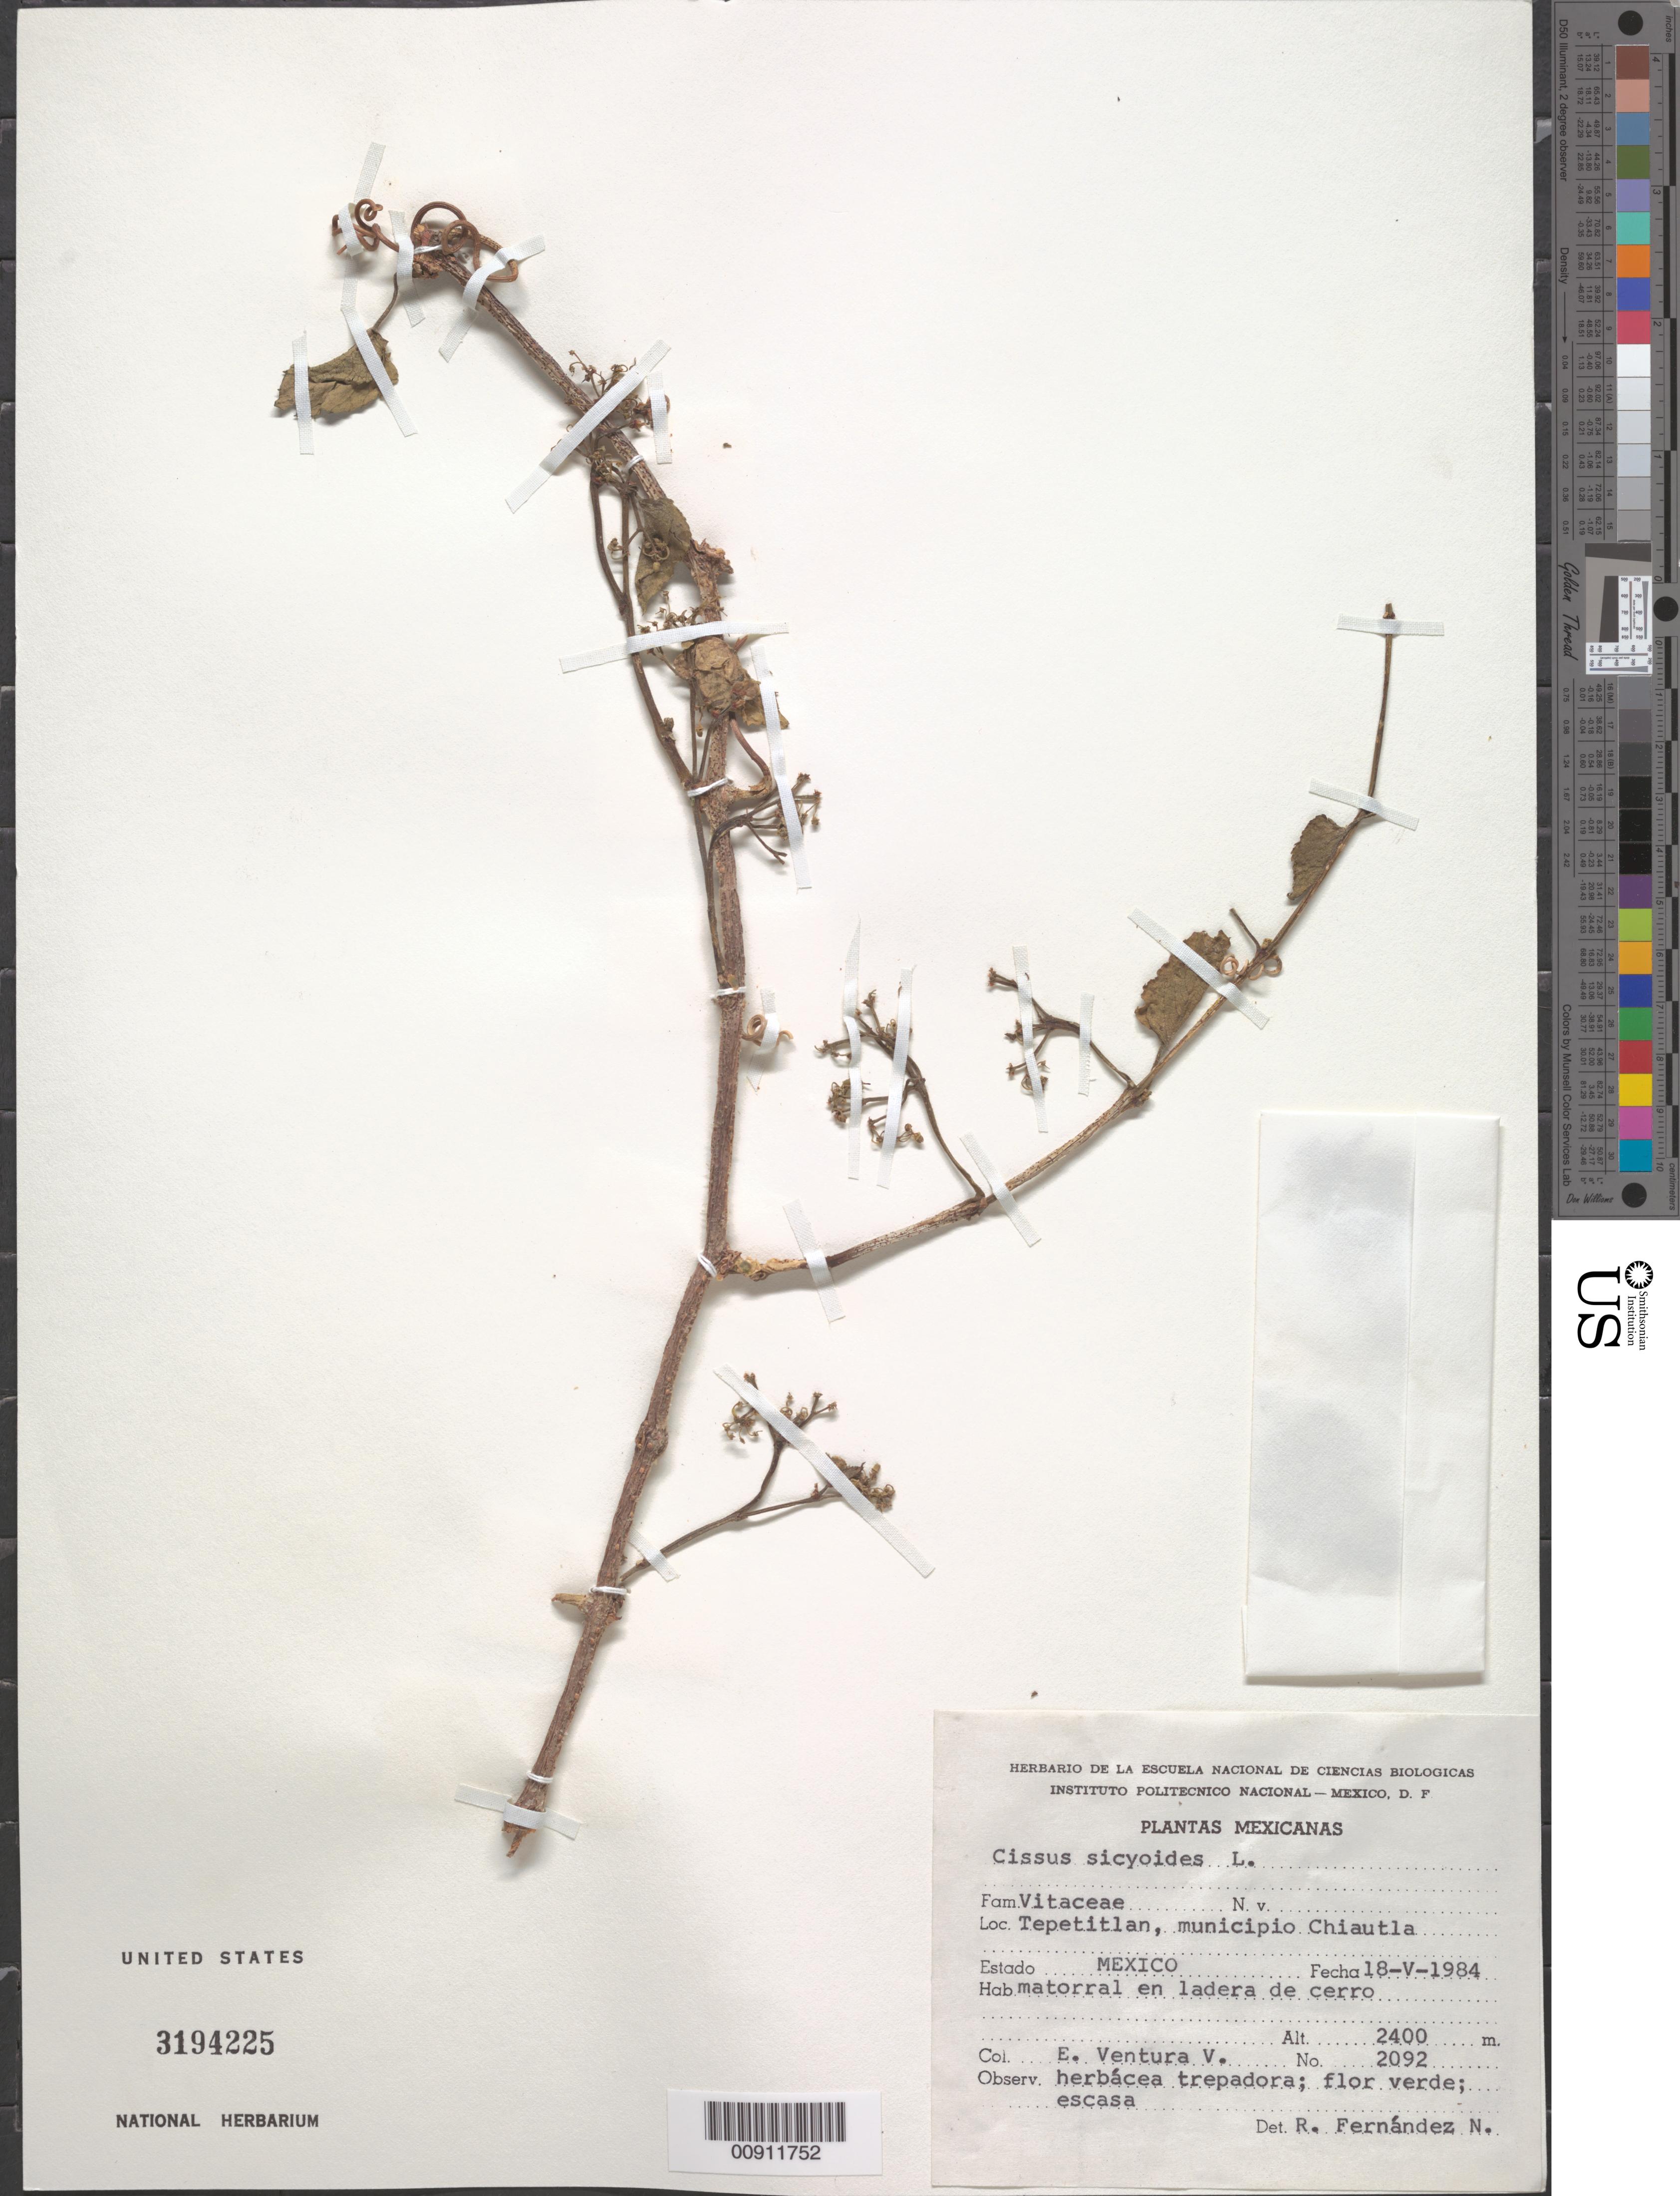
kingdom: Plantae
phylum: Tracheophyta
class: Magnoliopsida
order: Vitales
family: Vitaceae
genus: Cissus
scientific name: Cissus verticillata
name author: (L.) Nicolson & C.E. Jarvis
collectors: E. Ventura V.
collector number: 2092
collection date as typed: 18 May 1984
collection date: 1984-05-18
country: Mexico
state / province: México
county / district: Chiautla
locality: Tepetitlan, municipio Chiautla, Estado México.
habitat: Matorral en ladera de cerro.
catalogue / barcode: US 3194225